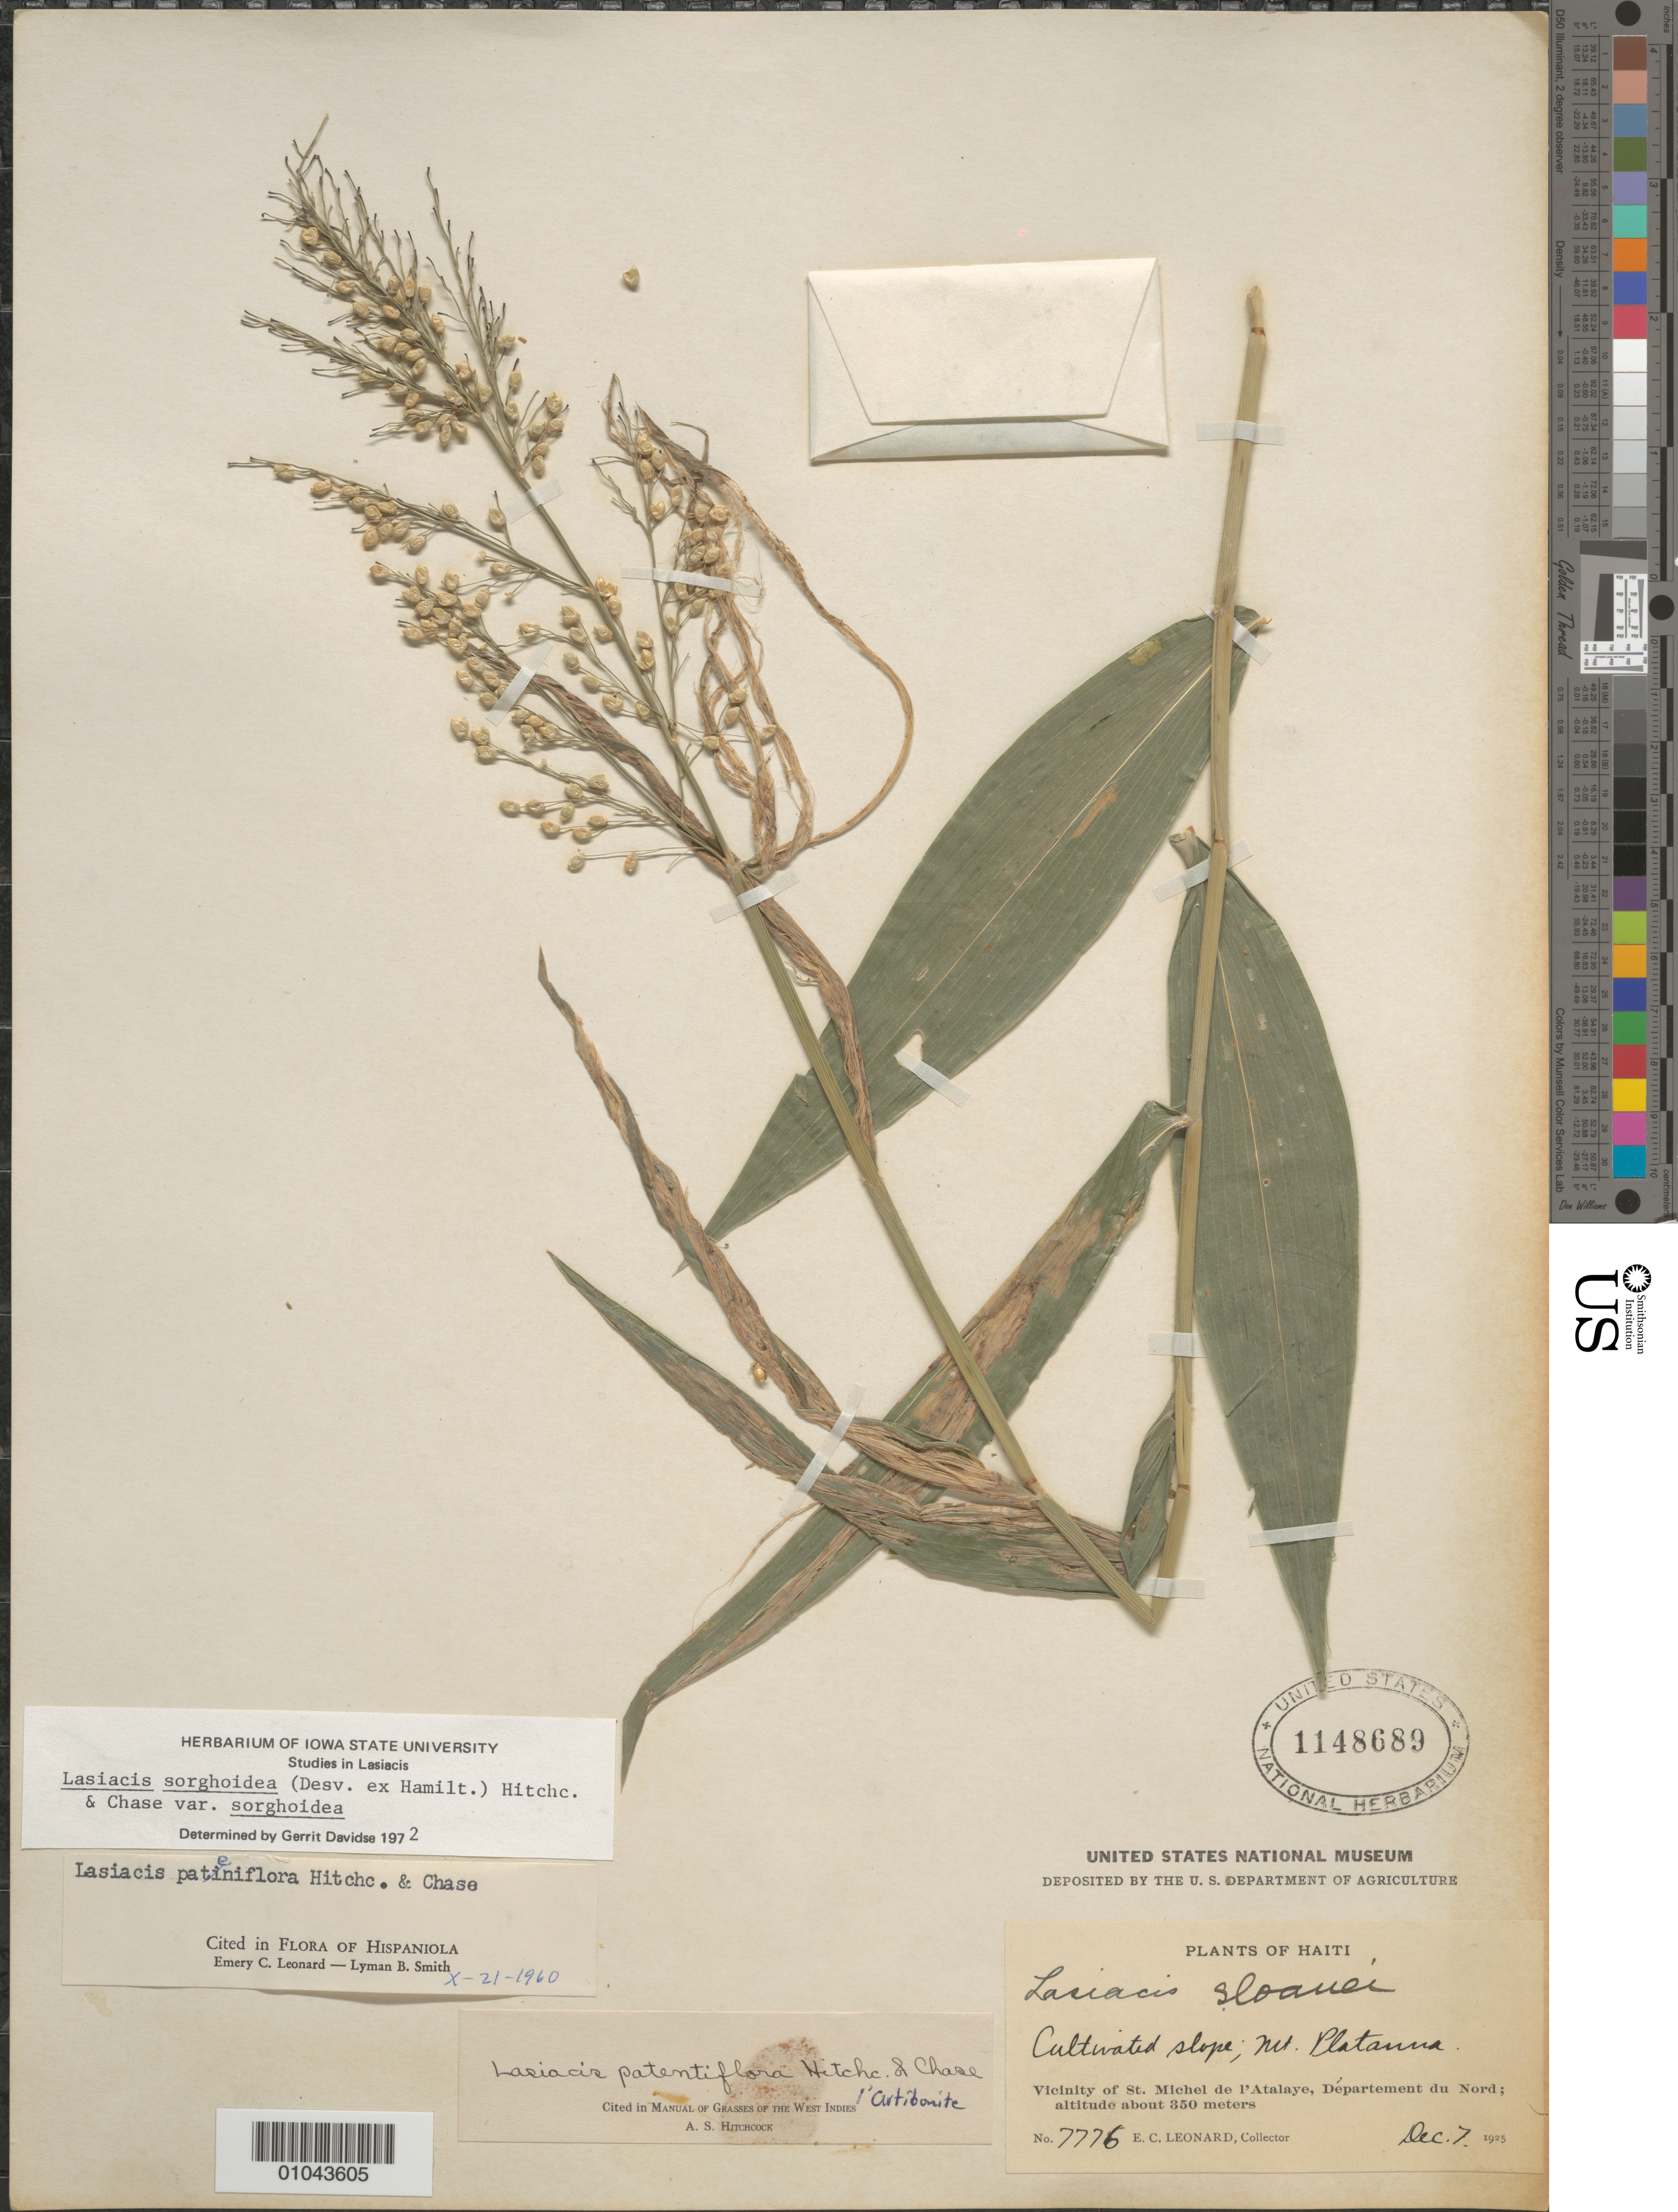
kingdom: Plantae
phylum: Tracheophyta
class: Liliopsida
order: Poales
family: Poaceae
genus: Lasiacis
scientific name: Lasiacis sorghoidea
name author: (Desv. ex Ham.) Hitchc. & Chase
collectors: E. C. Leonard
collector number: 7776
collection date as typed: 07 Dec 1925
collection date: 1925-12-07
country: Haiti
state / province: Nord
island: Hispaniola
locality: Vicinity of St. Michel de I'Atalaye, Mt. Platanna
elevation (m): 350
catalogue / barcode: US 1148689